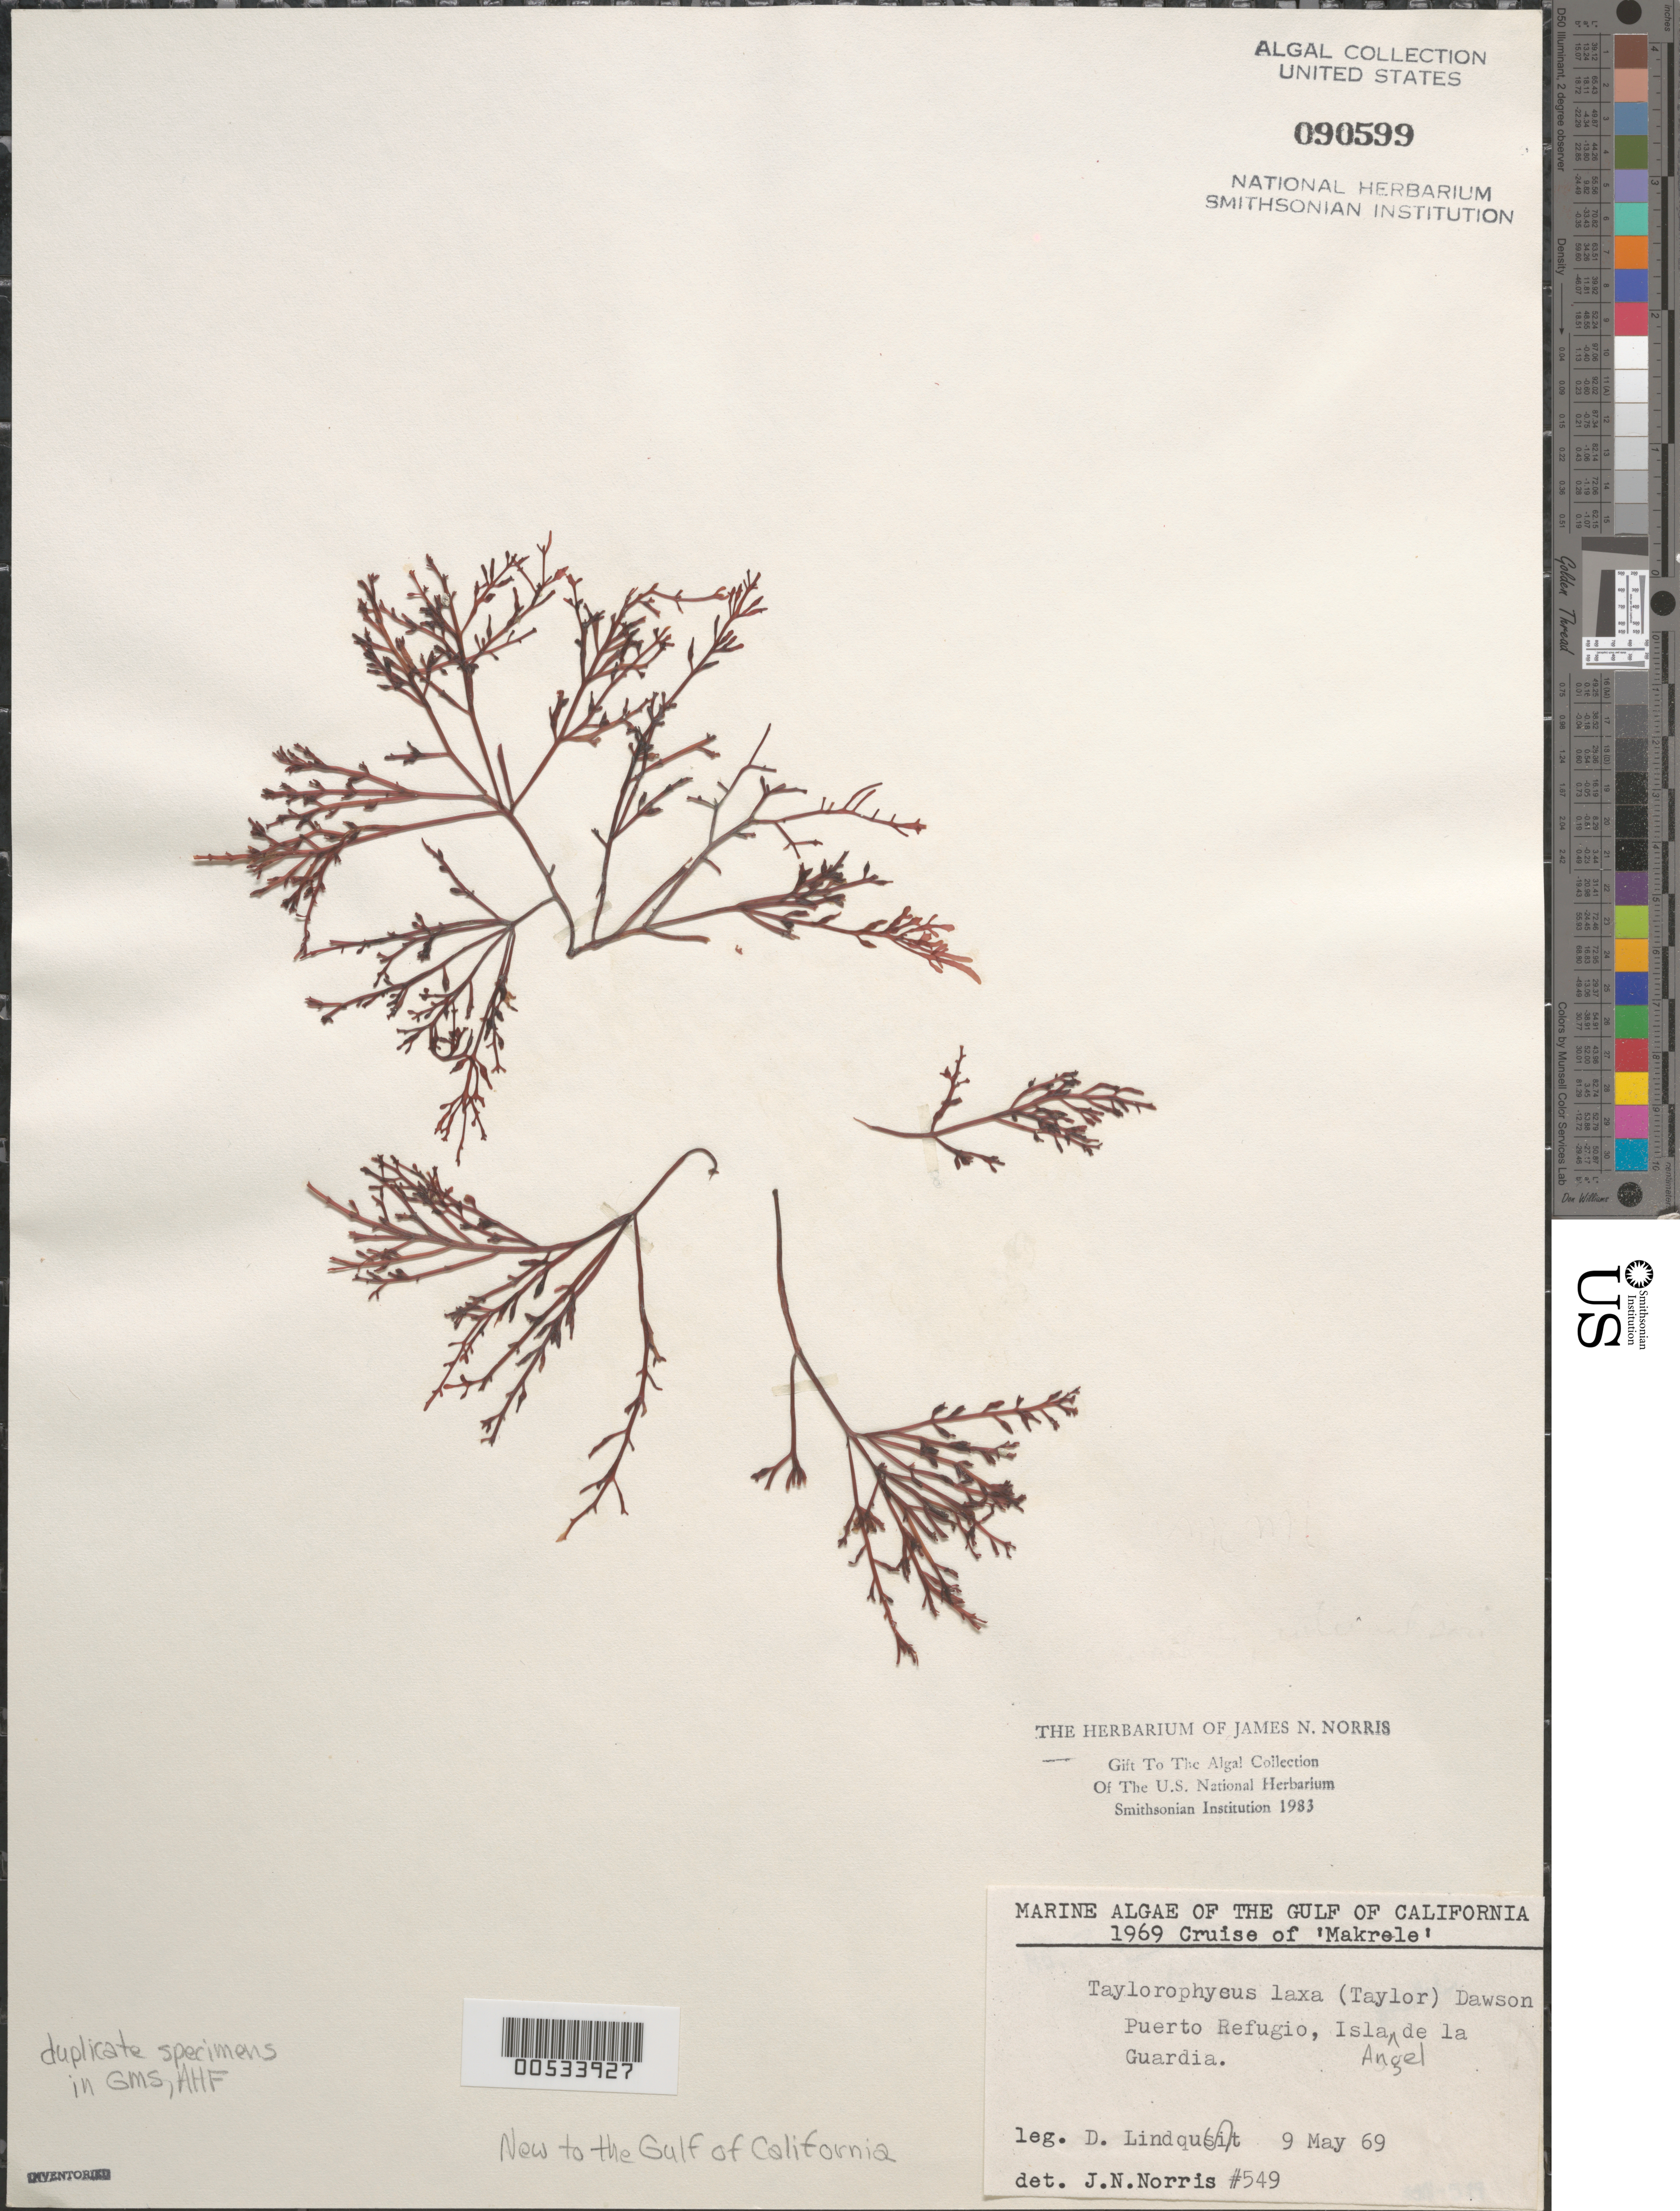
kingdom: Plantae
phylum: Rhodophyta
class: Florideophyceae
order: Gigartinales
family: Caulacanthaceae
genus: Taylorophycus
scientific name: Taylorophycus laxa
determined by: Norris, James N.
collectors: D. Lindquist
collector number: JN-549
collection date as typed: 09 May 1969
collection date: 1969-05-09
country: Mexico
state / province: Baja California Norte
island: Isla Angel de la Guarda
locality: Puerto Refugio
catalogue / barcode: US 90599